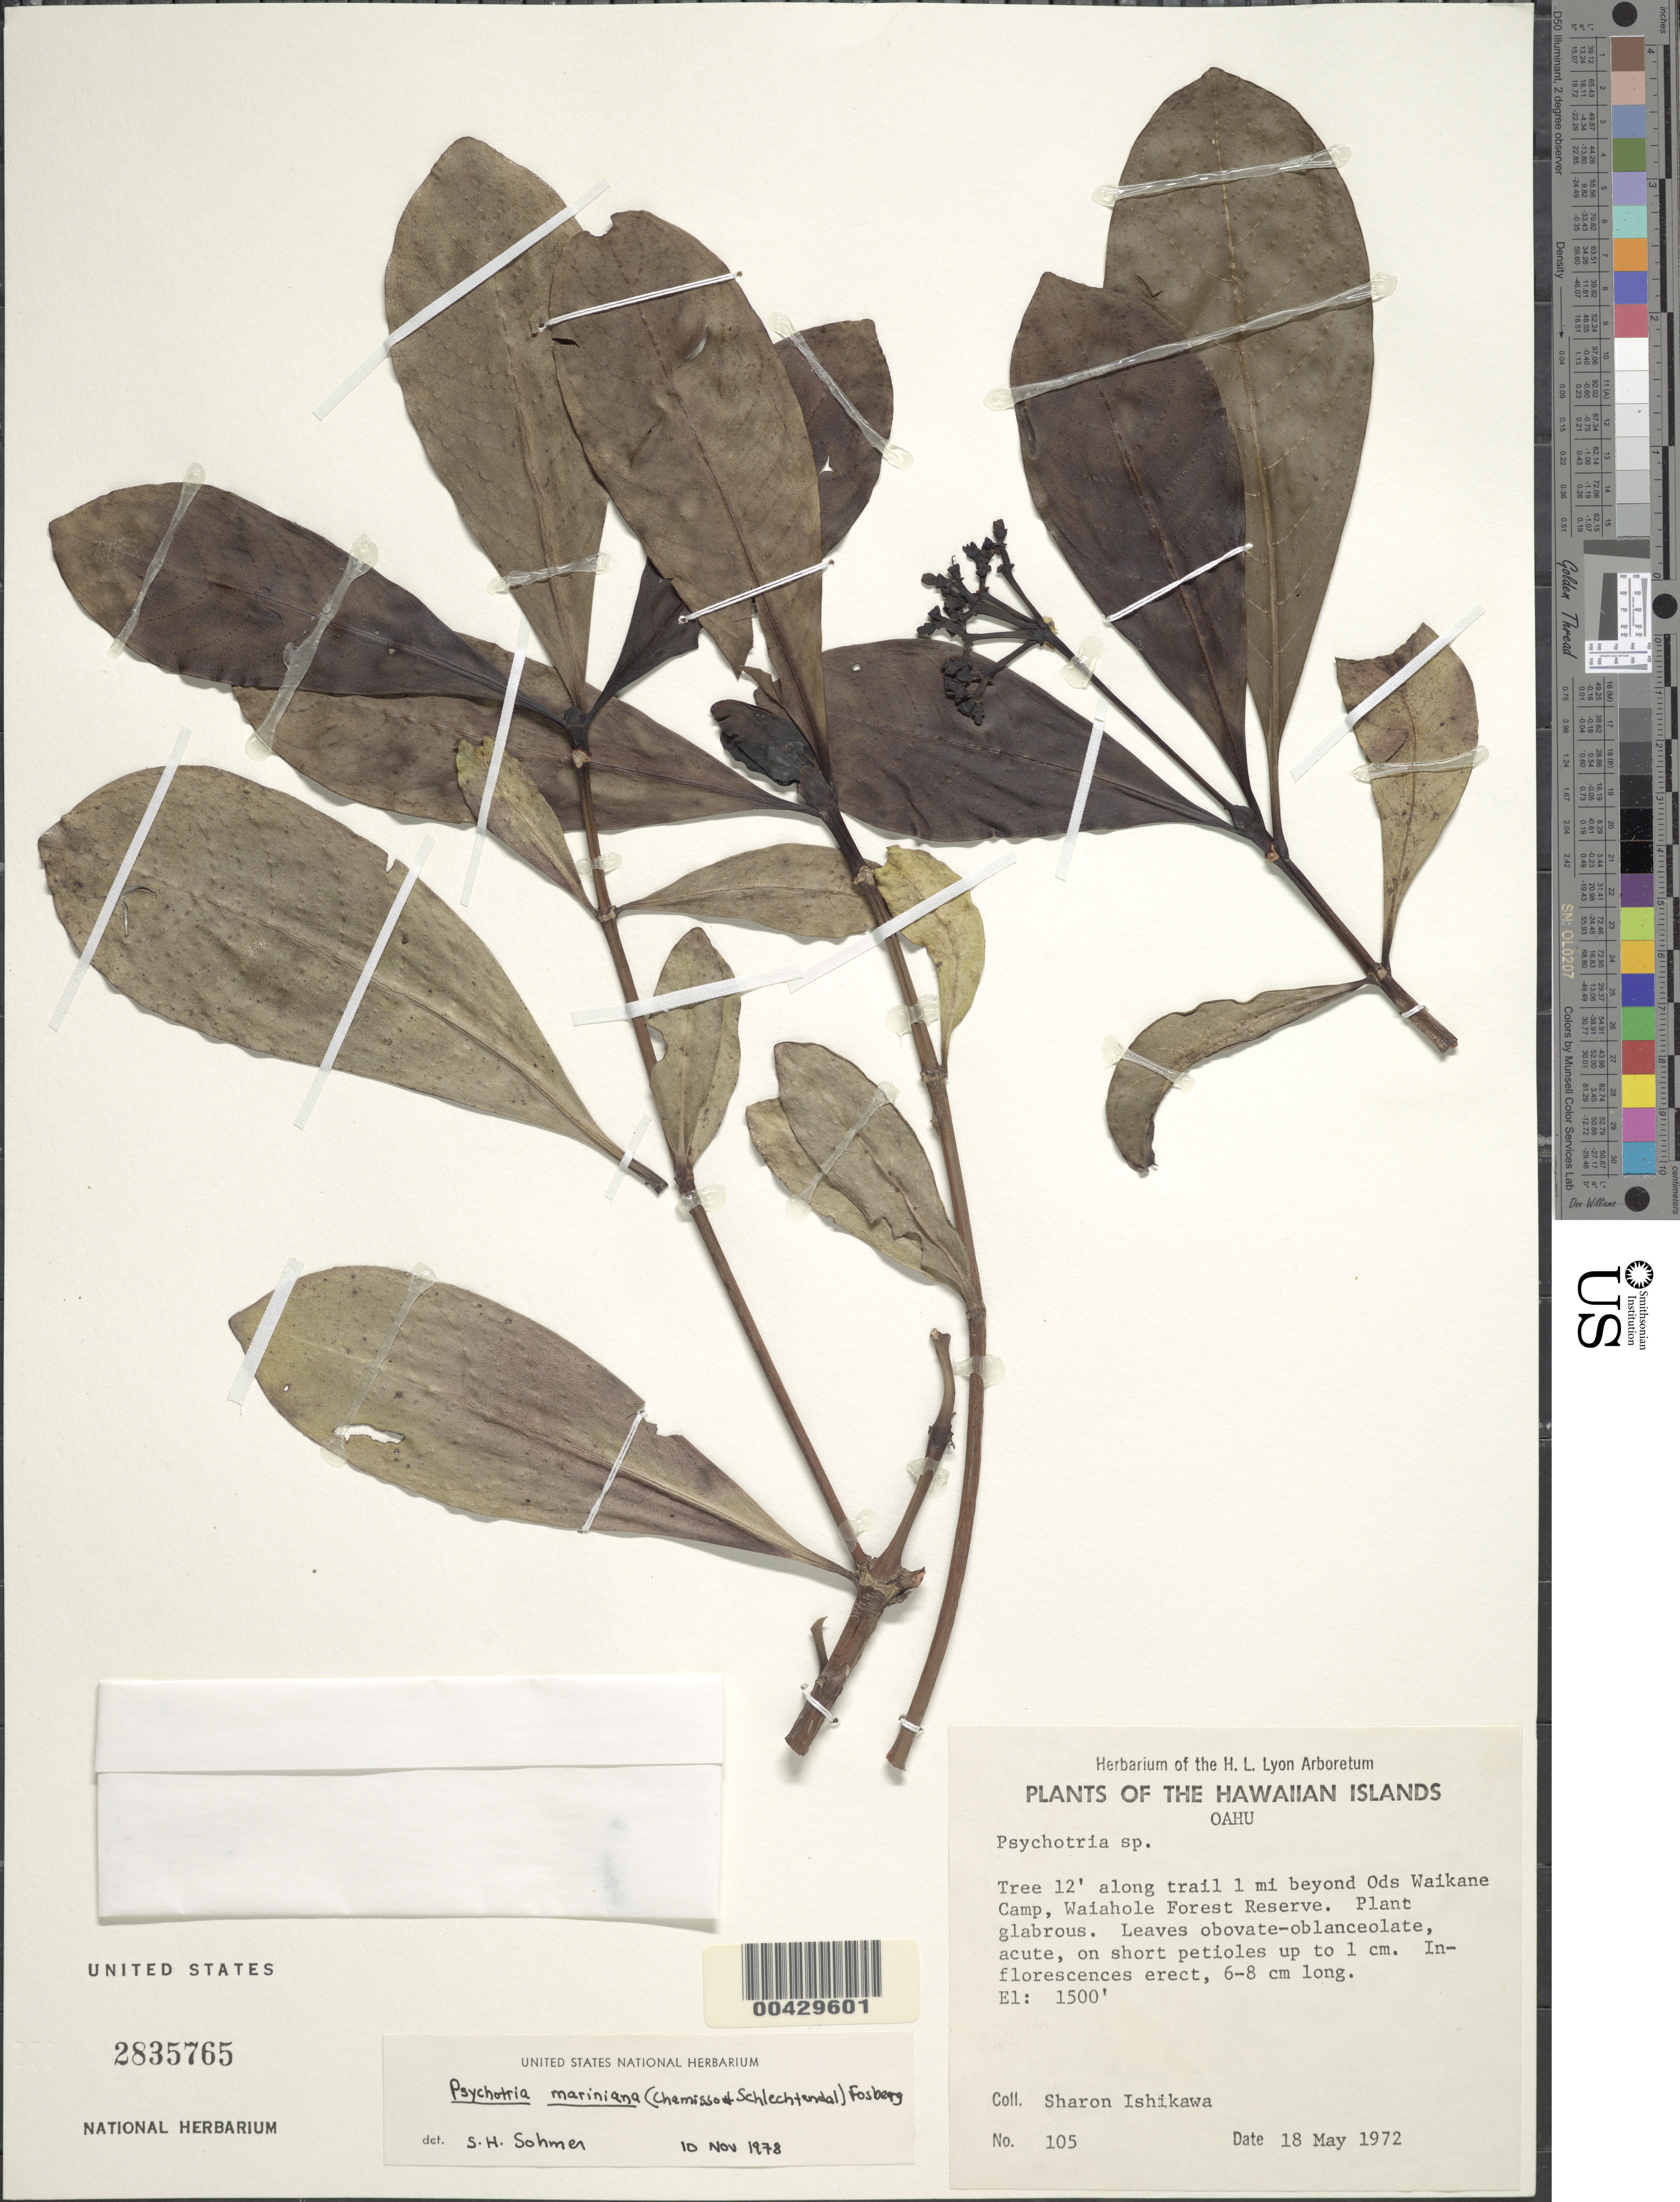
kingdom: Plantae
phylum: Tracheophyta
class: Magnoliopsida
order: Gentianales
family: Rubiaceae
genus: Psychotria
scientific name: Psychotria mariniana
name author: (Cham. & Schltdl.) Fosberg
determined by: Sohmer, S. H.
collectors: S. S. Ishikawa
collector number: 105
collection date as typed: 18 May 1972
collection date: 1972-05-18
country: United States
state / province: Hawaii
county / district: Honolulu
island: Oahu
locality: along trail 1 mi beyond Ods Waikane Camp, Waiahole Forest Reserve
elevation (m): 457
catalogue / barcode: US 2835765